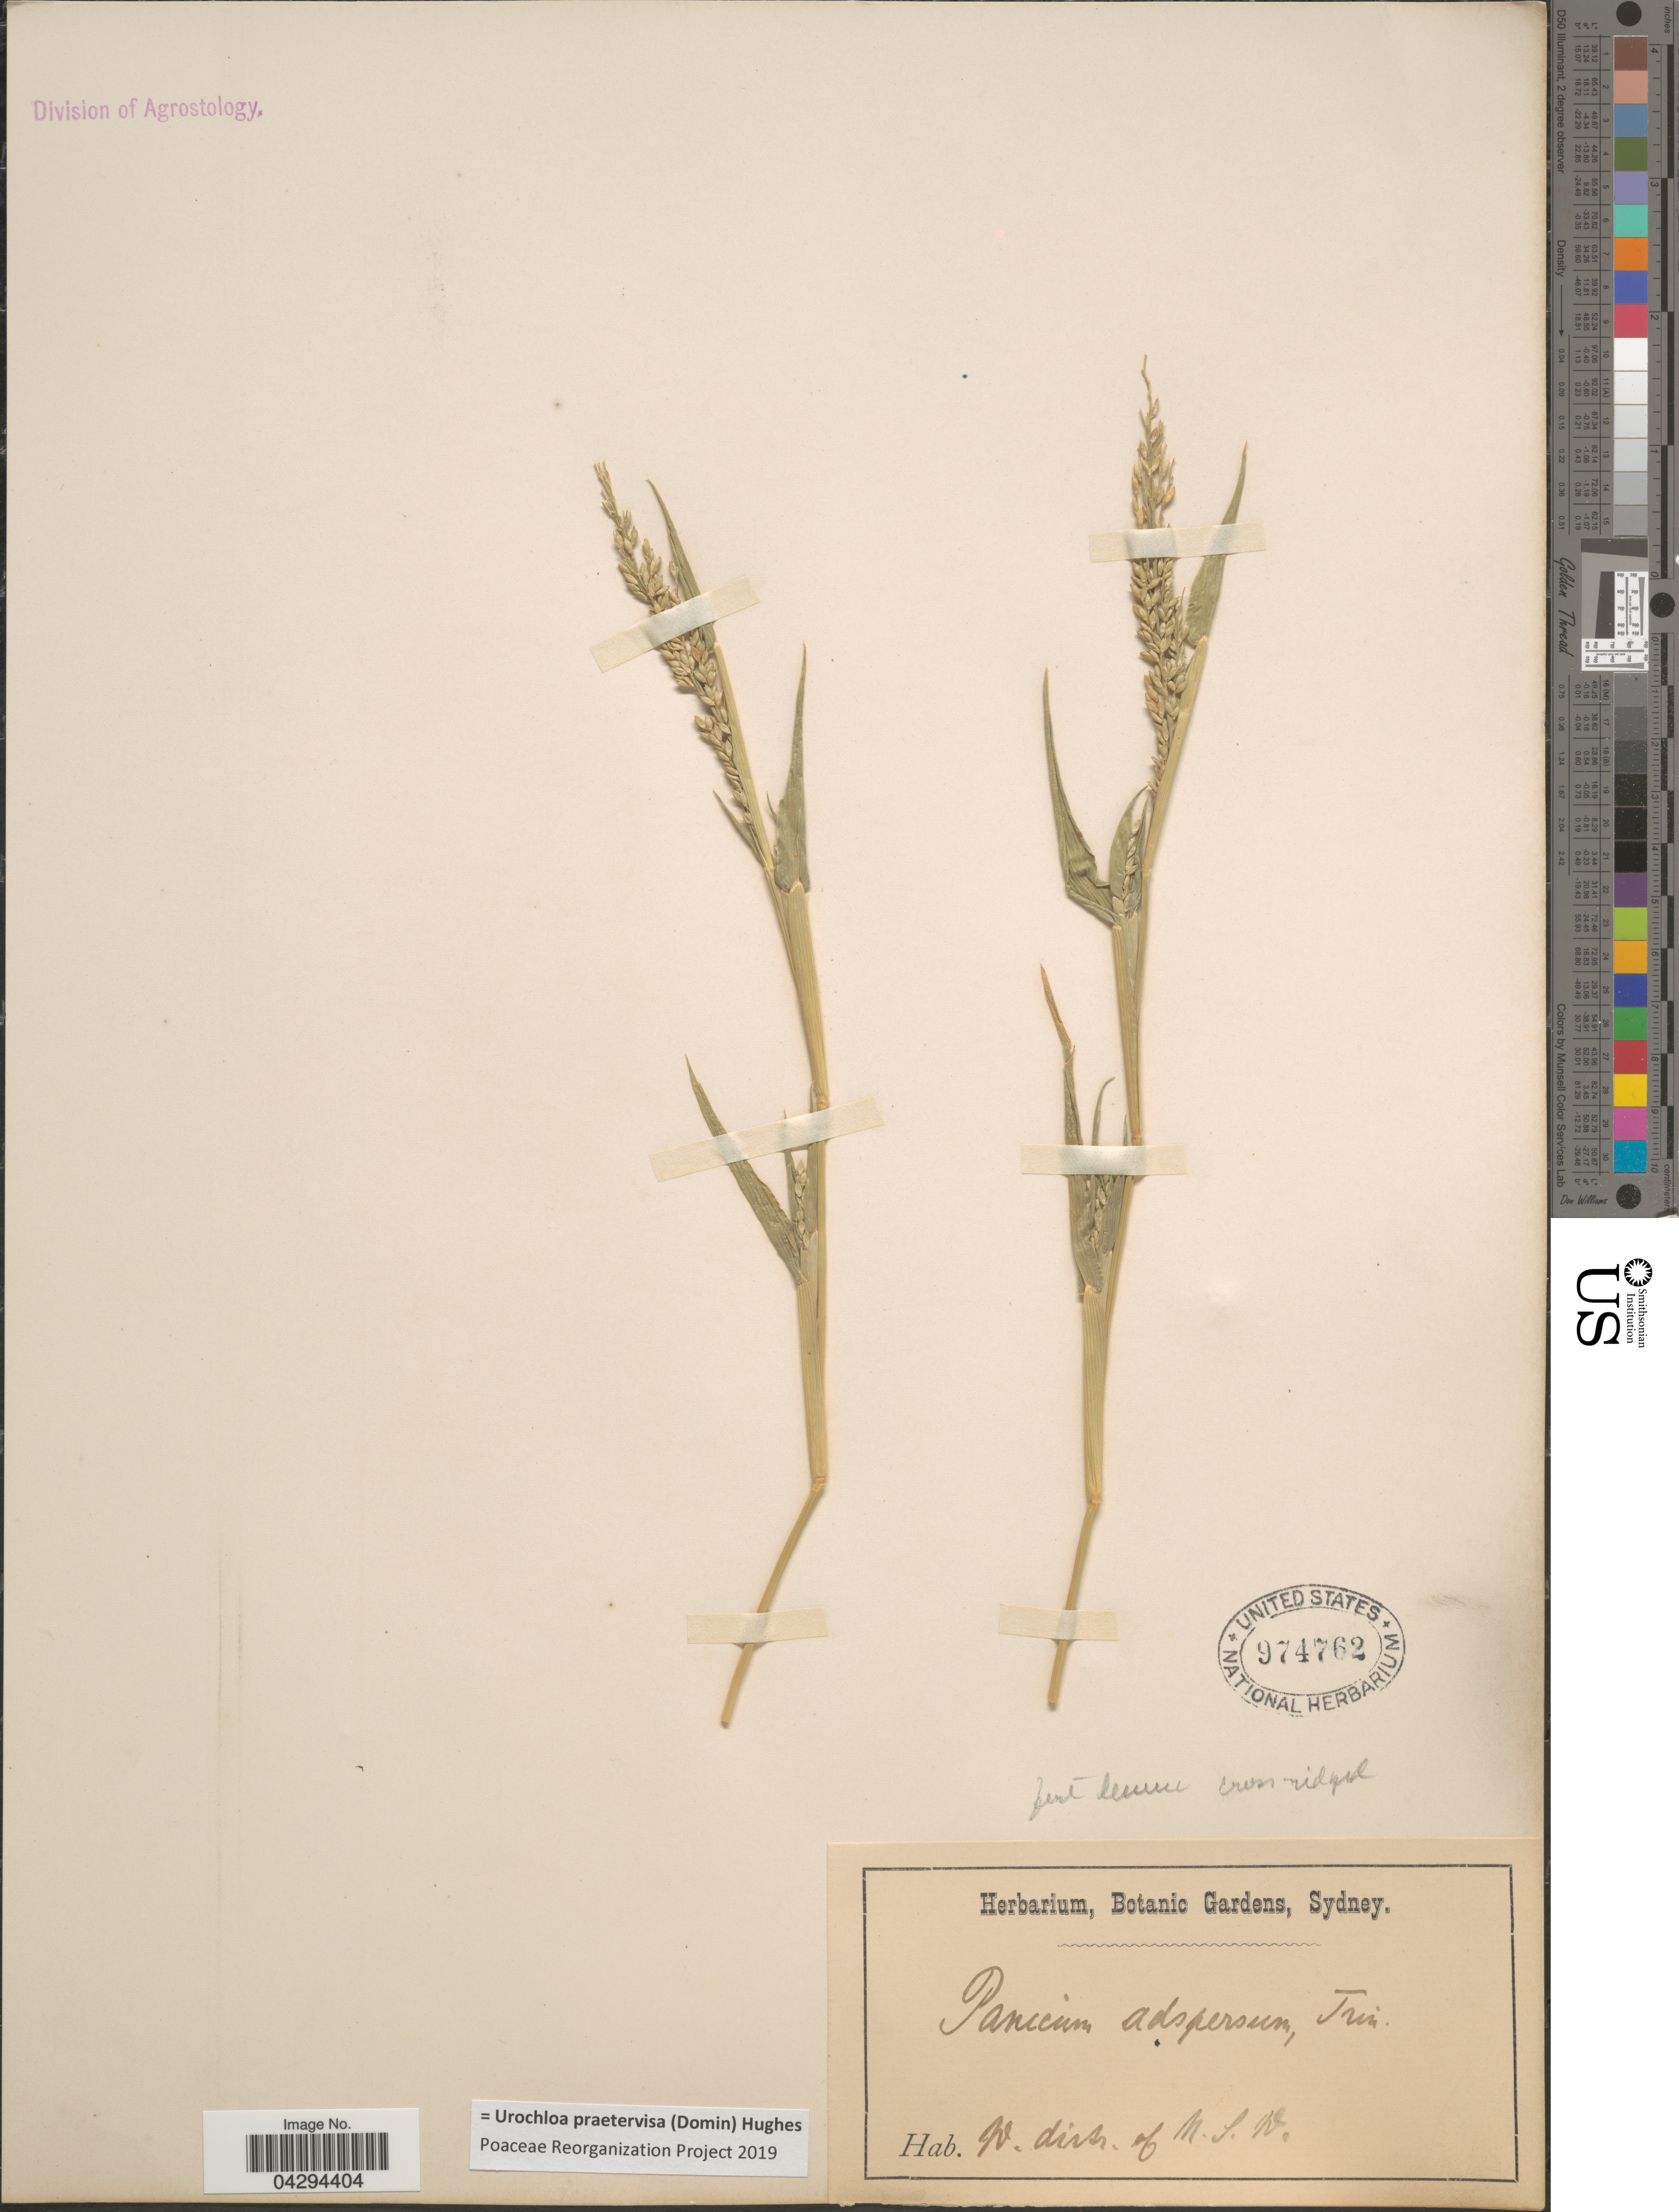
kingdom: Plantae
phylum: Tracheophyta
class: Liliopsida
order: Poales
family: Poaceae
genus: Urochloa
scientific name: Urochloa praetervisa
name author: (Domin) Hughes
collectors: ex herb. Botanic Gardens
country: Australia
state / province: New South Wales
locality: W. distr.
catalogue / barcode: US 974762